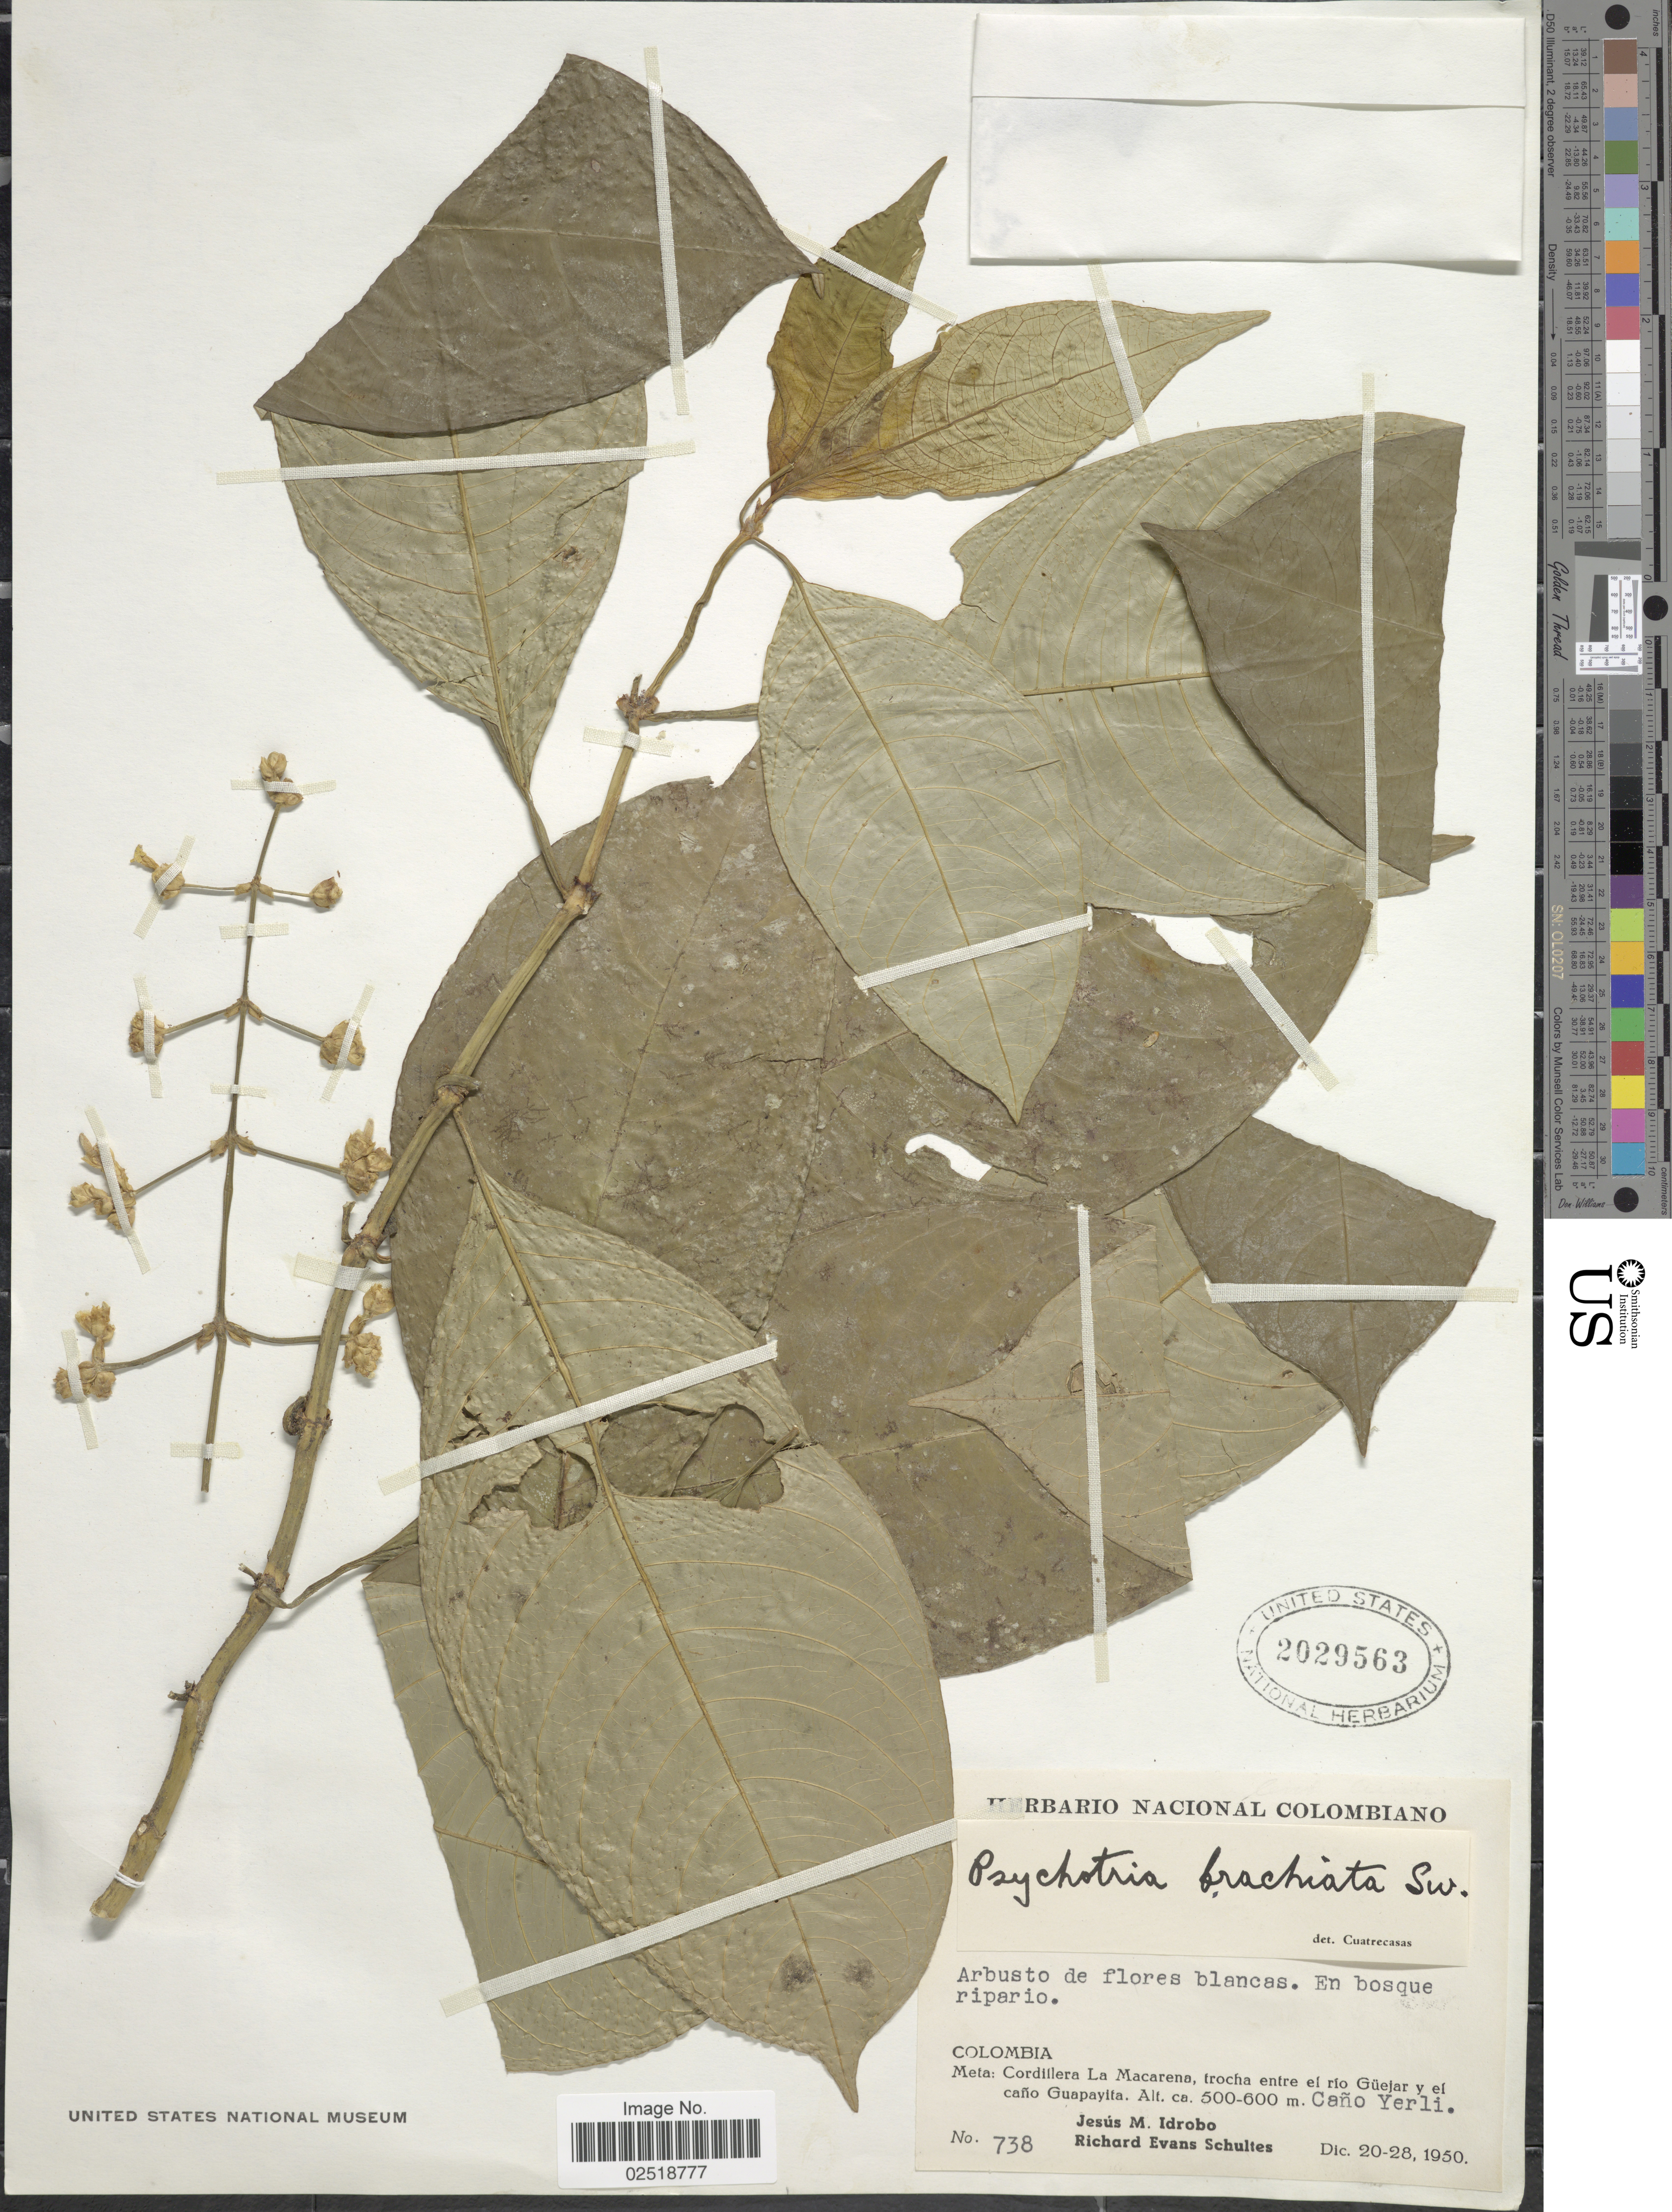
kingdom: Plantae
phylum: Tracheophyta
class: Magnoliopsida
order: Gentianales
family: Rubiaceae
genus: Psychotria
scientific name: Psychotria caerulea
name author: Ruiz & Pav.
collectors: J. M. Idrobo & R. E. Schultes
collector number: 738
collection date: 1950-12-20/1950-12-28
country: Colombia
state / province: Meta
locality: Cordillera La Macarena, trocha entre el río Güejar y el caño Guapayita. Caño Yerli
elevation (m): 500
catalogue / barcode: US 2029563